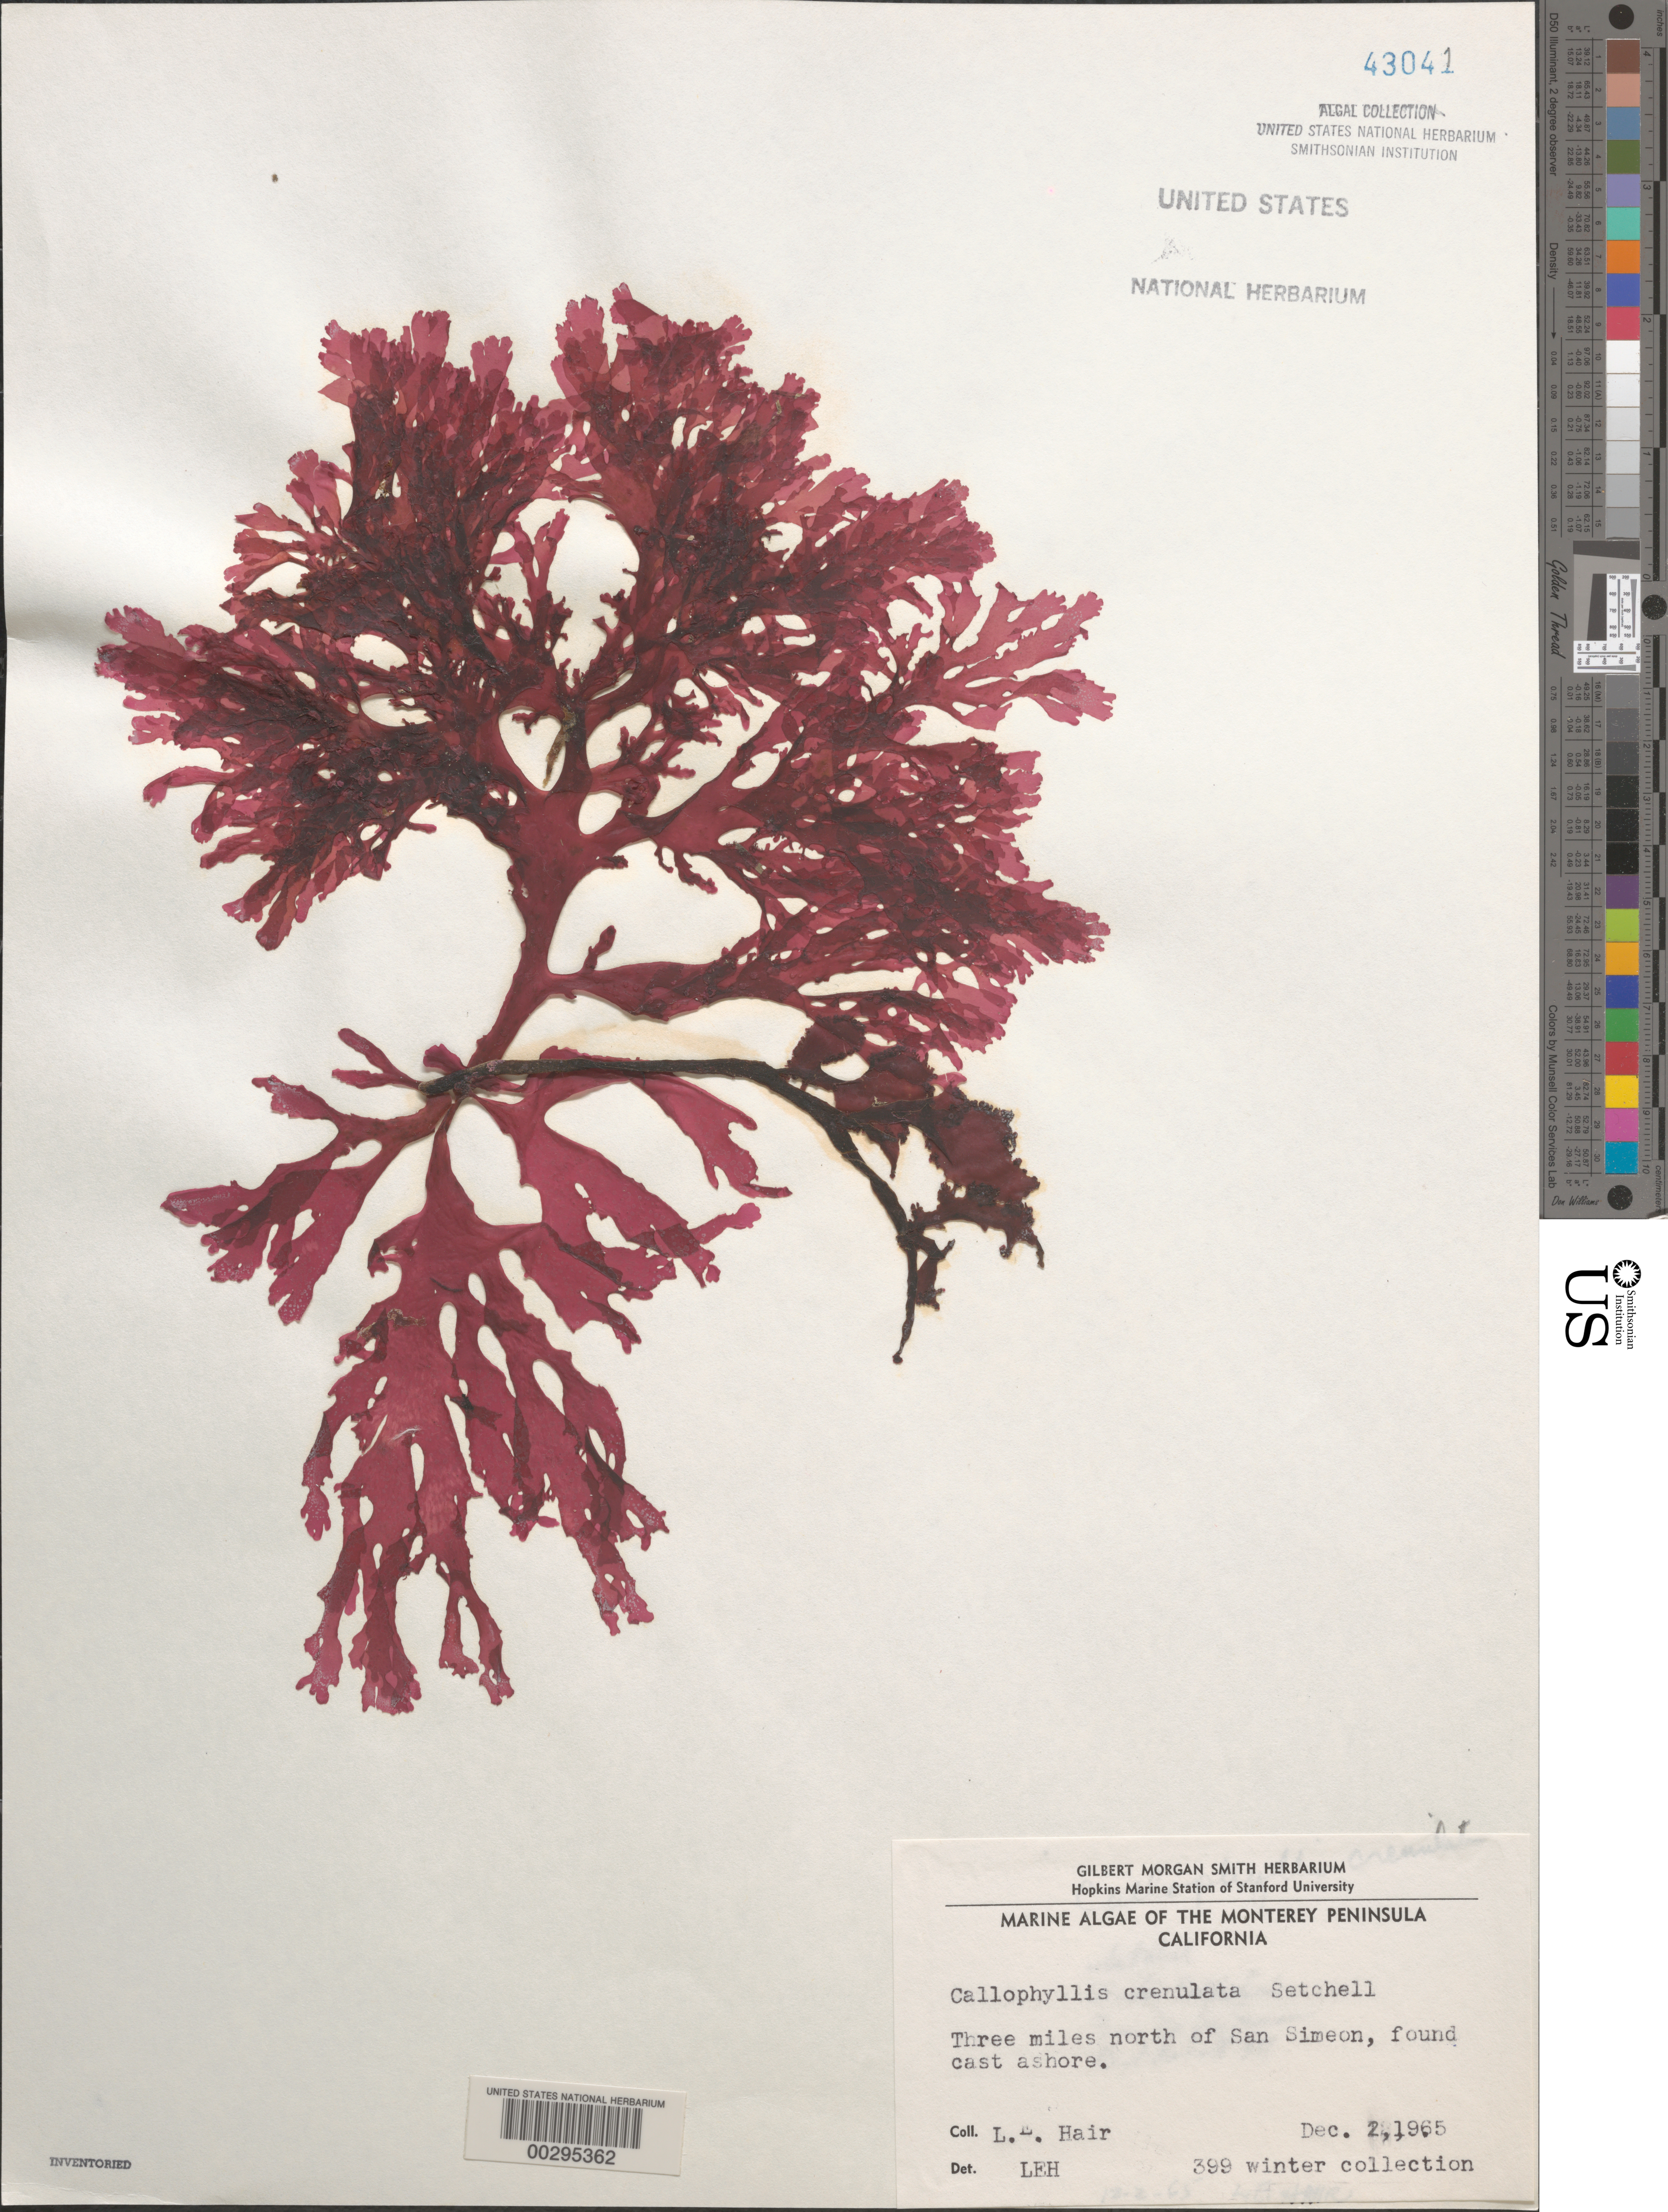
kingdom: Plantae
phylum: Rhodophyta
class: Florideophyceae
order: Gigartinales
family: Kallymeniaceae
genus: Callophyllis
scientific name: Callophyllis crenulata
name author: Setch.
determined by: Hair, L. E.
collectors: L. Hair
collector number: Leh 399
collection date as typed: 02 Dec 1965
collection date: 1965-12-02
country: United States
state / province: California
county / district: San Luis Obispo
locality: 3 miles north of San Simeon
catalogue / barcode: US 43041